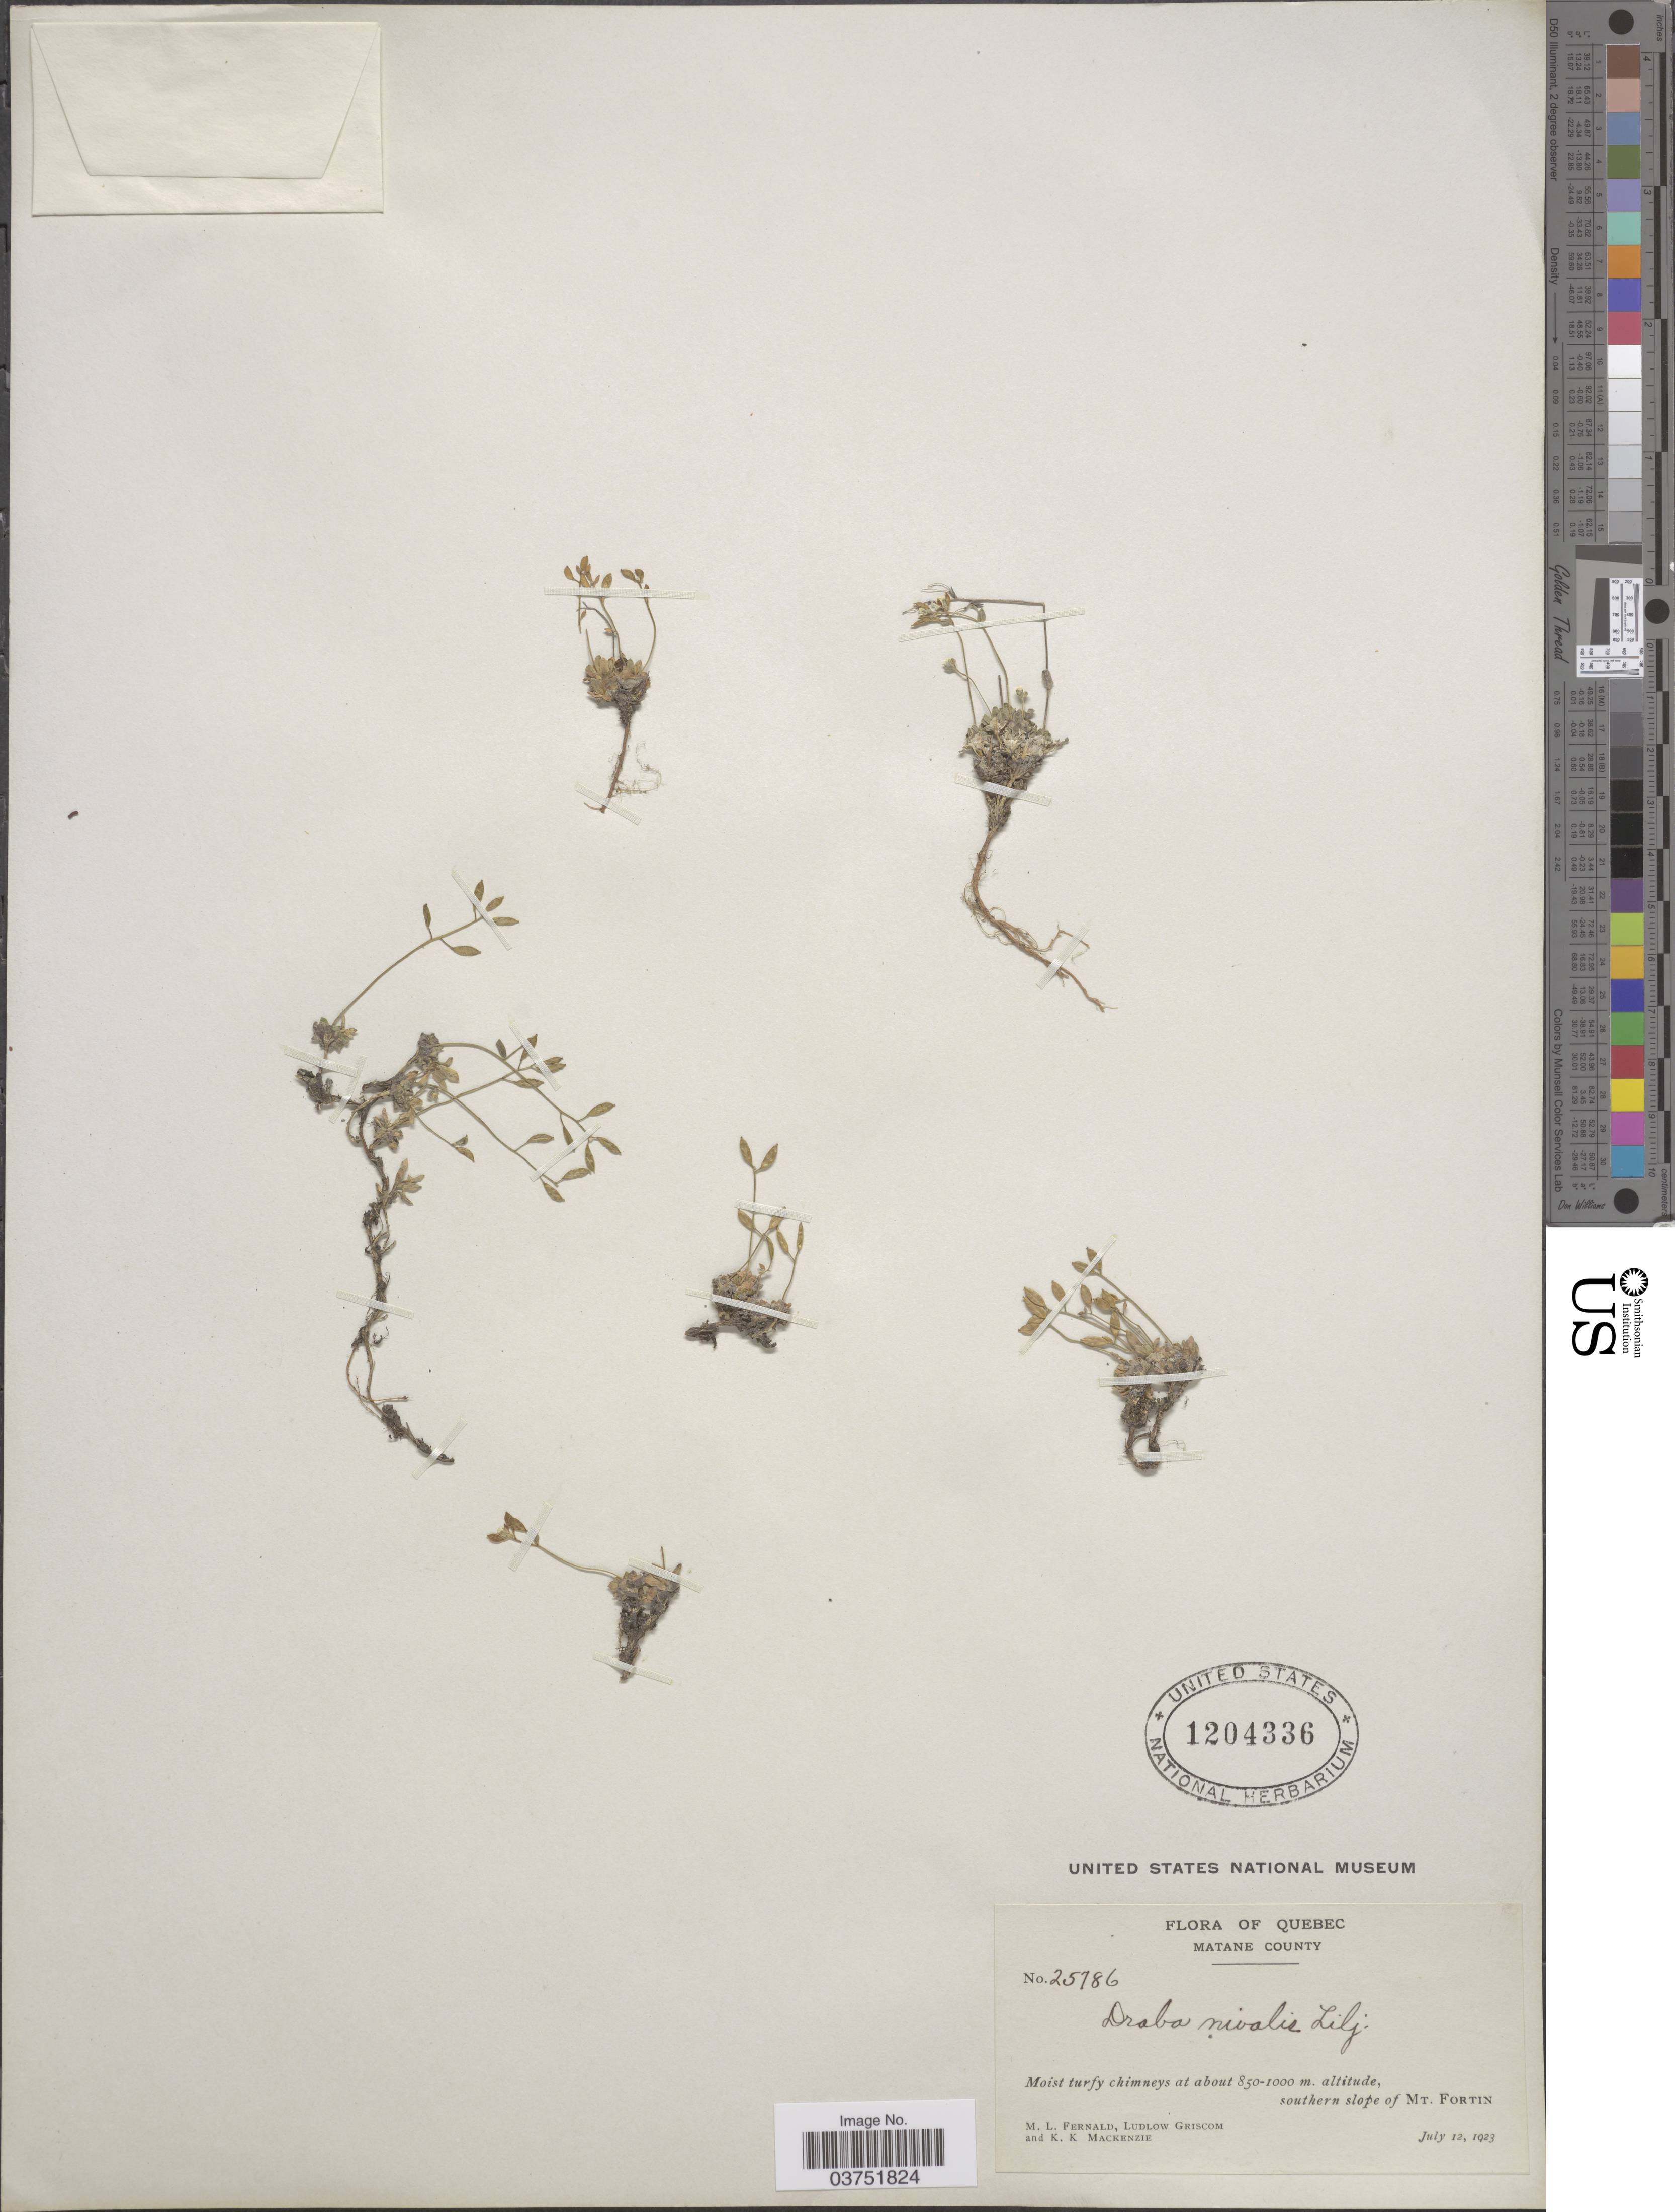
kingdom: Plantae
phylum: Tracheophyta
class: Magnoliopsida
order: Brassicales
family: Brassicaceae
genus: Draba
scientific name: Draba nivalis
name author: Lilj.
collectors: M. L. Fernald, L. Griscom & K. K. Mackenzie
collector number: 25786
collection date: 1923-07-12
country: Canada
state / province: Quebec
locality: Matane County. Southern slope of Mt. Fortin.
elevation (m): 850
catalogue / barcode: US 1204336